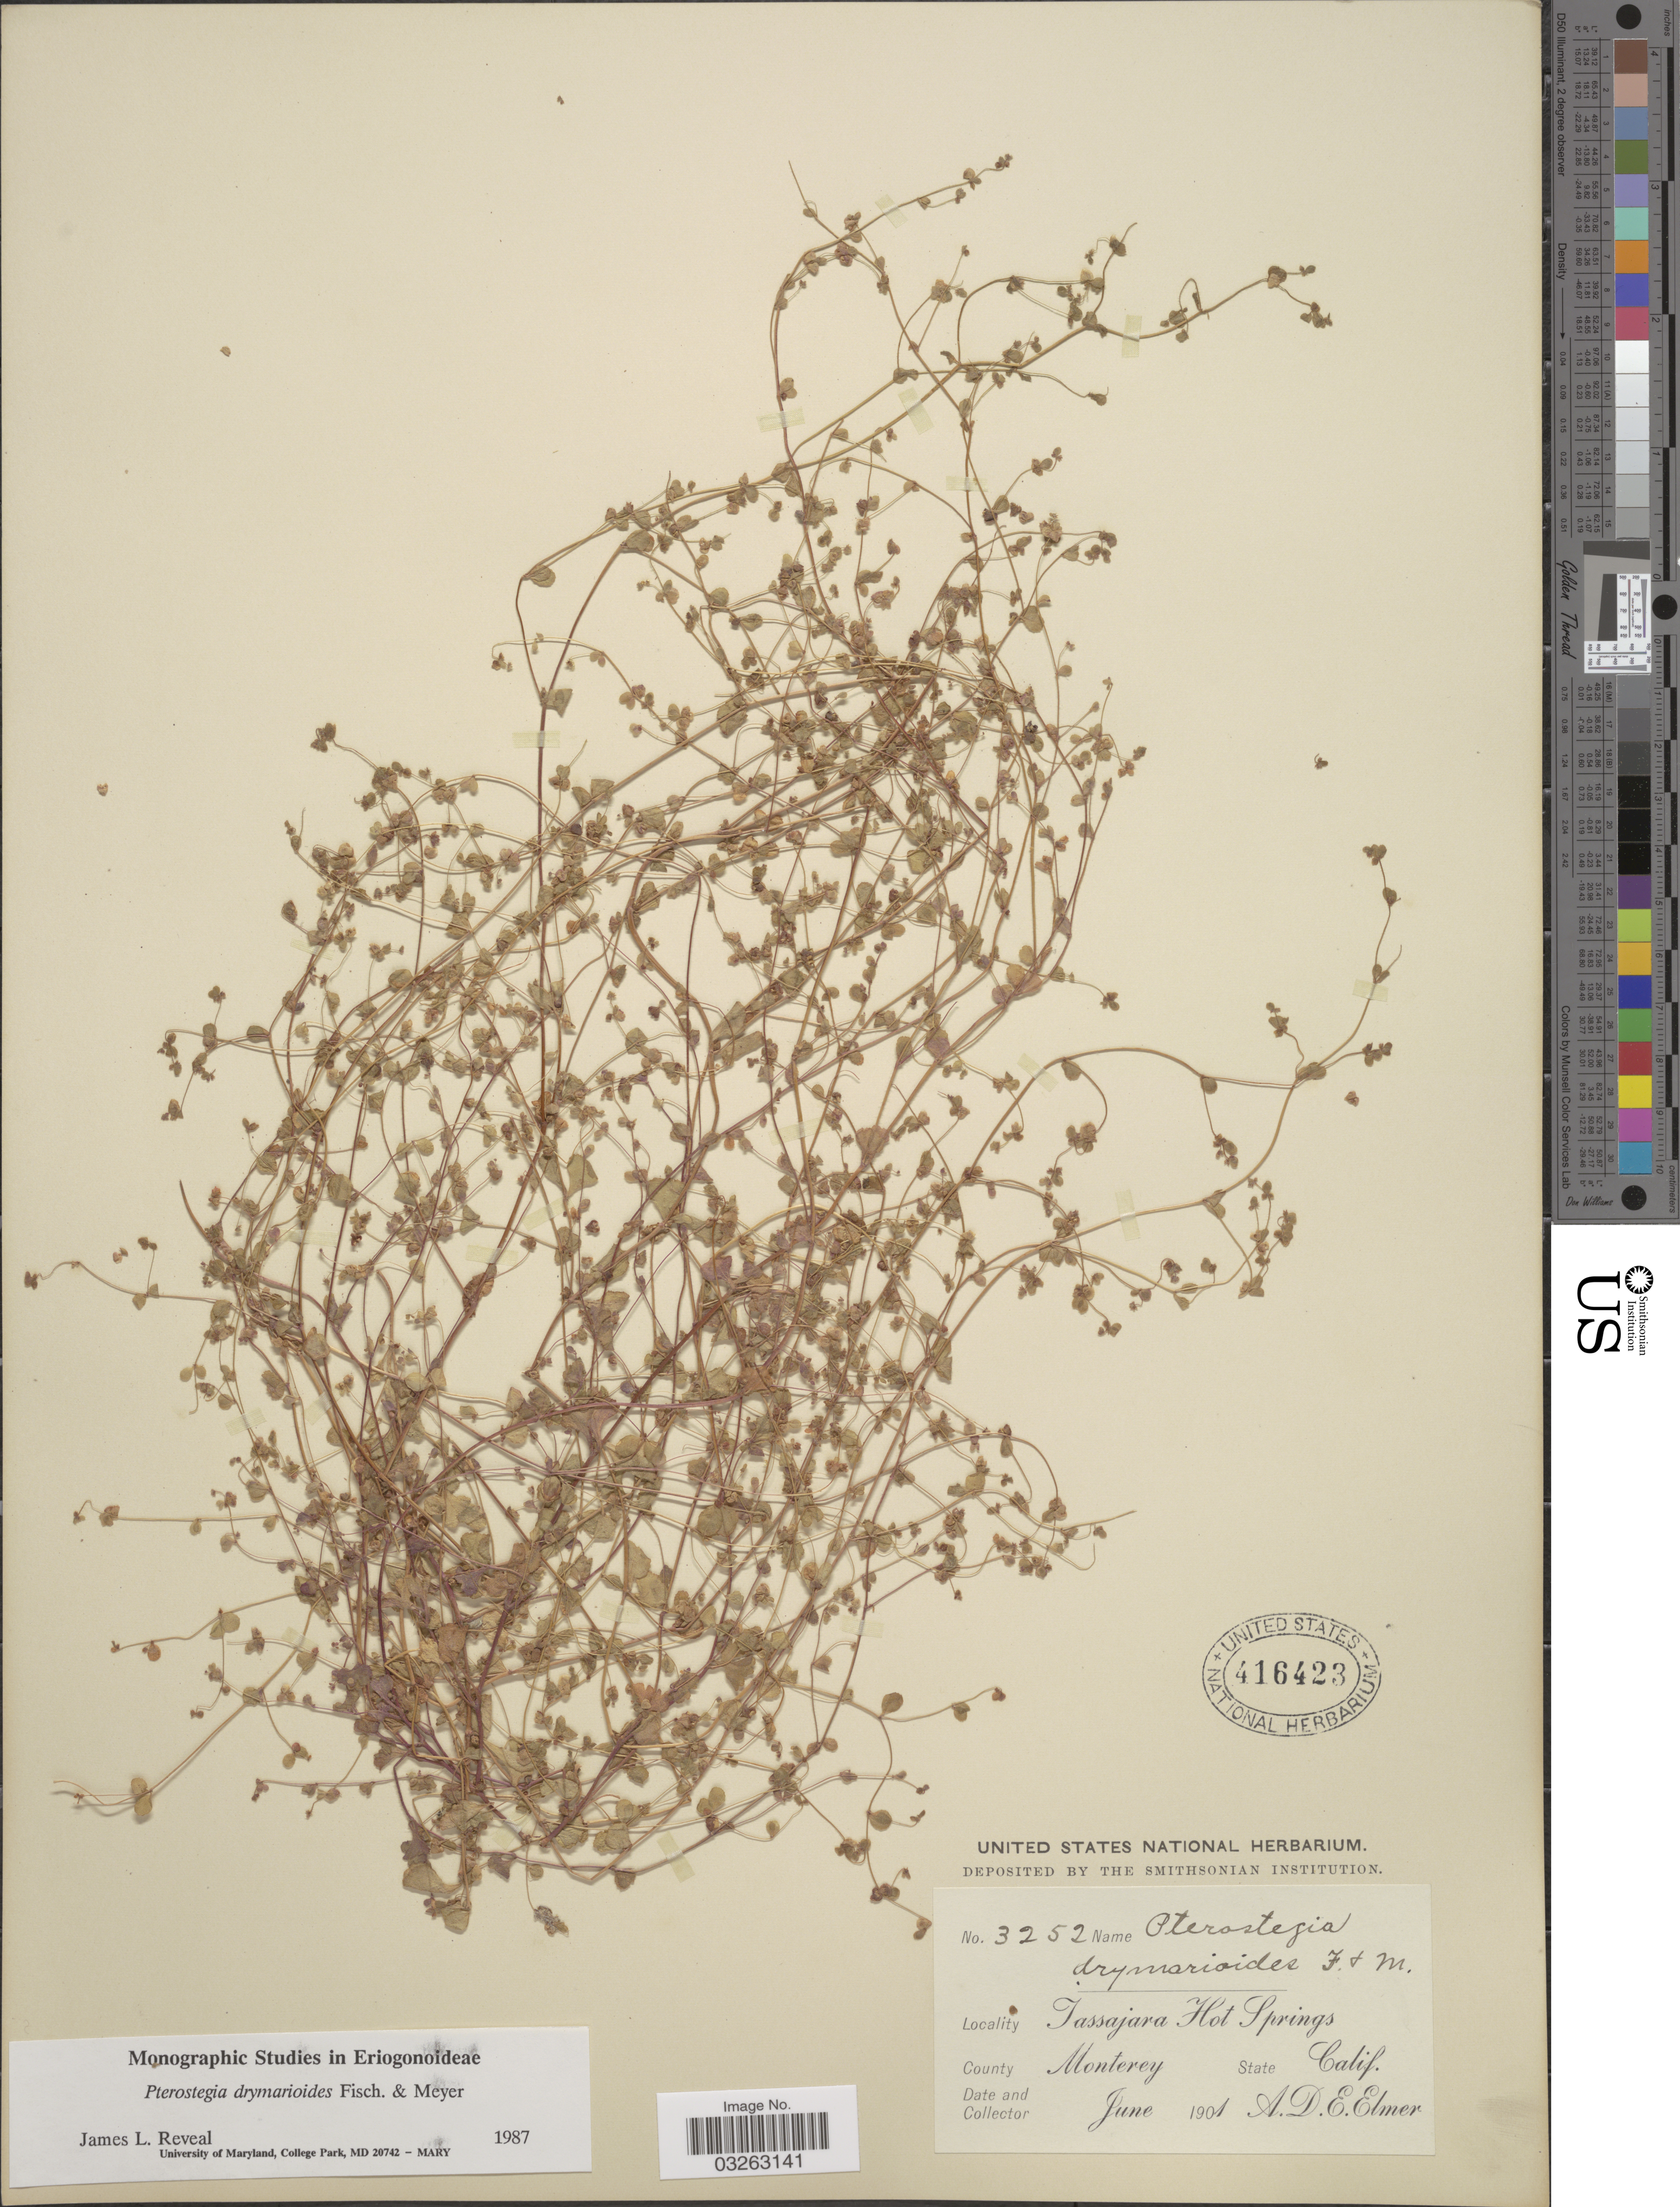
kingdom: Plantae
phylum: Tracheophyta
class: Magnoliopsida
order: Caryophyllales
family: Polygonaceae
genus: Pterostegia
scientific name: Pterostegia drymarioides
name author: Fisch. & C.A. Mey.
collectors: A. D. E. Elmer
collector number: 3252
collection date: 1901-06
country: United States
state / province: California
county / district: Monterey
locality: Tassajara Hot Springs County Monterey.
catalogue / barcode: US 416423